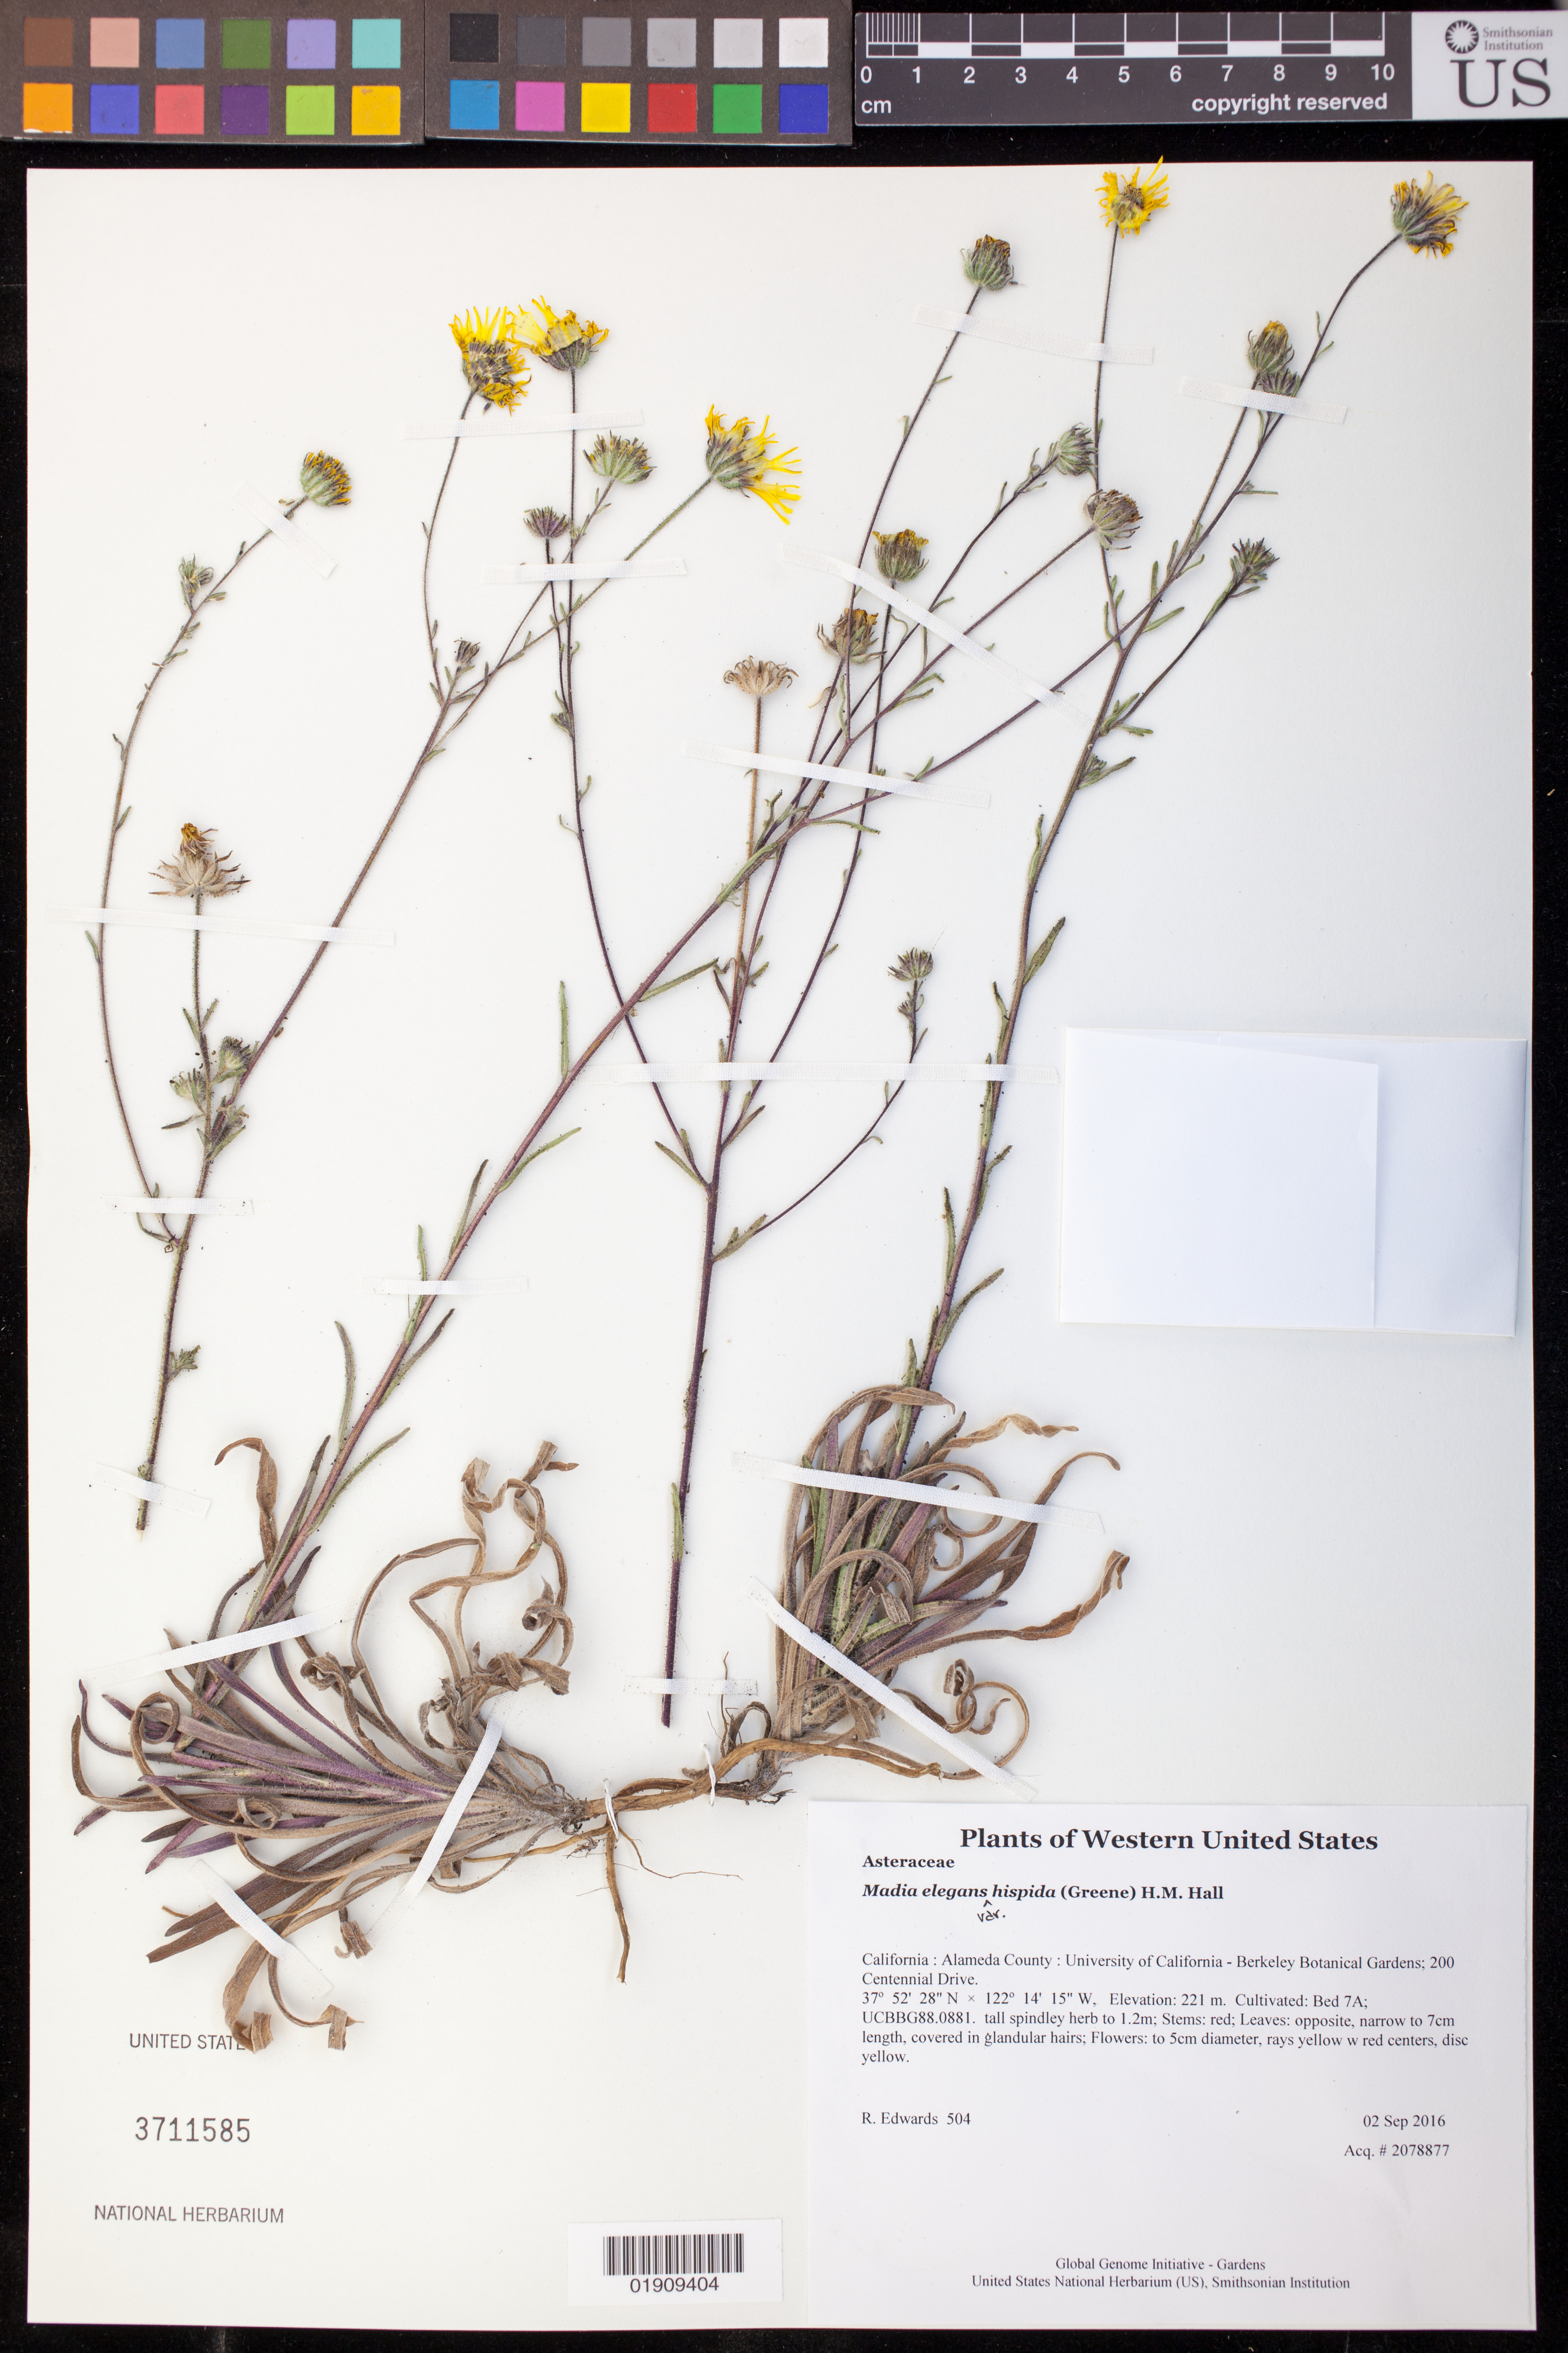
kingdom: Plantae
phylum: Tracheophyta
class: Magnoliopsida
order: Asterales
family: Asteraceae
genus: Madia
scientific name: Madia elegans var. hispida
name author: (DC.) H.M. Hall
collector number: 504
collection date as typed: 2 September 2016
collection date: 2016-09-02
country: United States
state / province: California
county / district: Alameda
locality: University of California - Berkeley Botanical Gardens; 200 Centennial Drive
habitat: Cultivated: Bed 7A; UCBBG88.0881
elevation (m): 221.2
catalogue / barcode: US 3711585